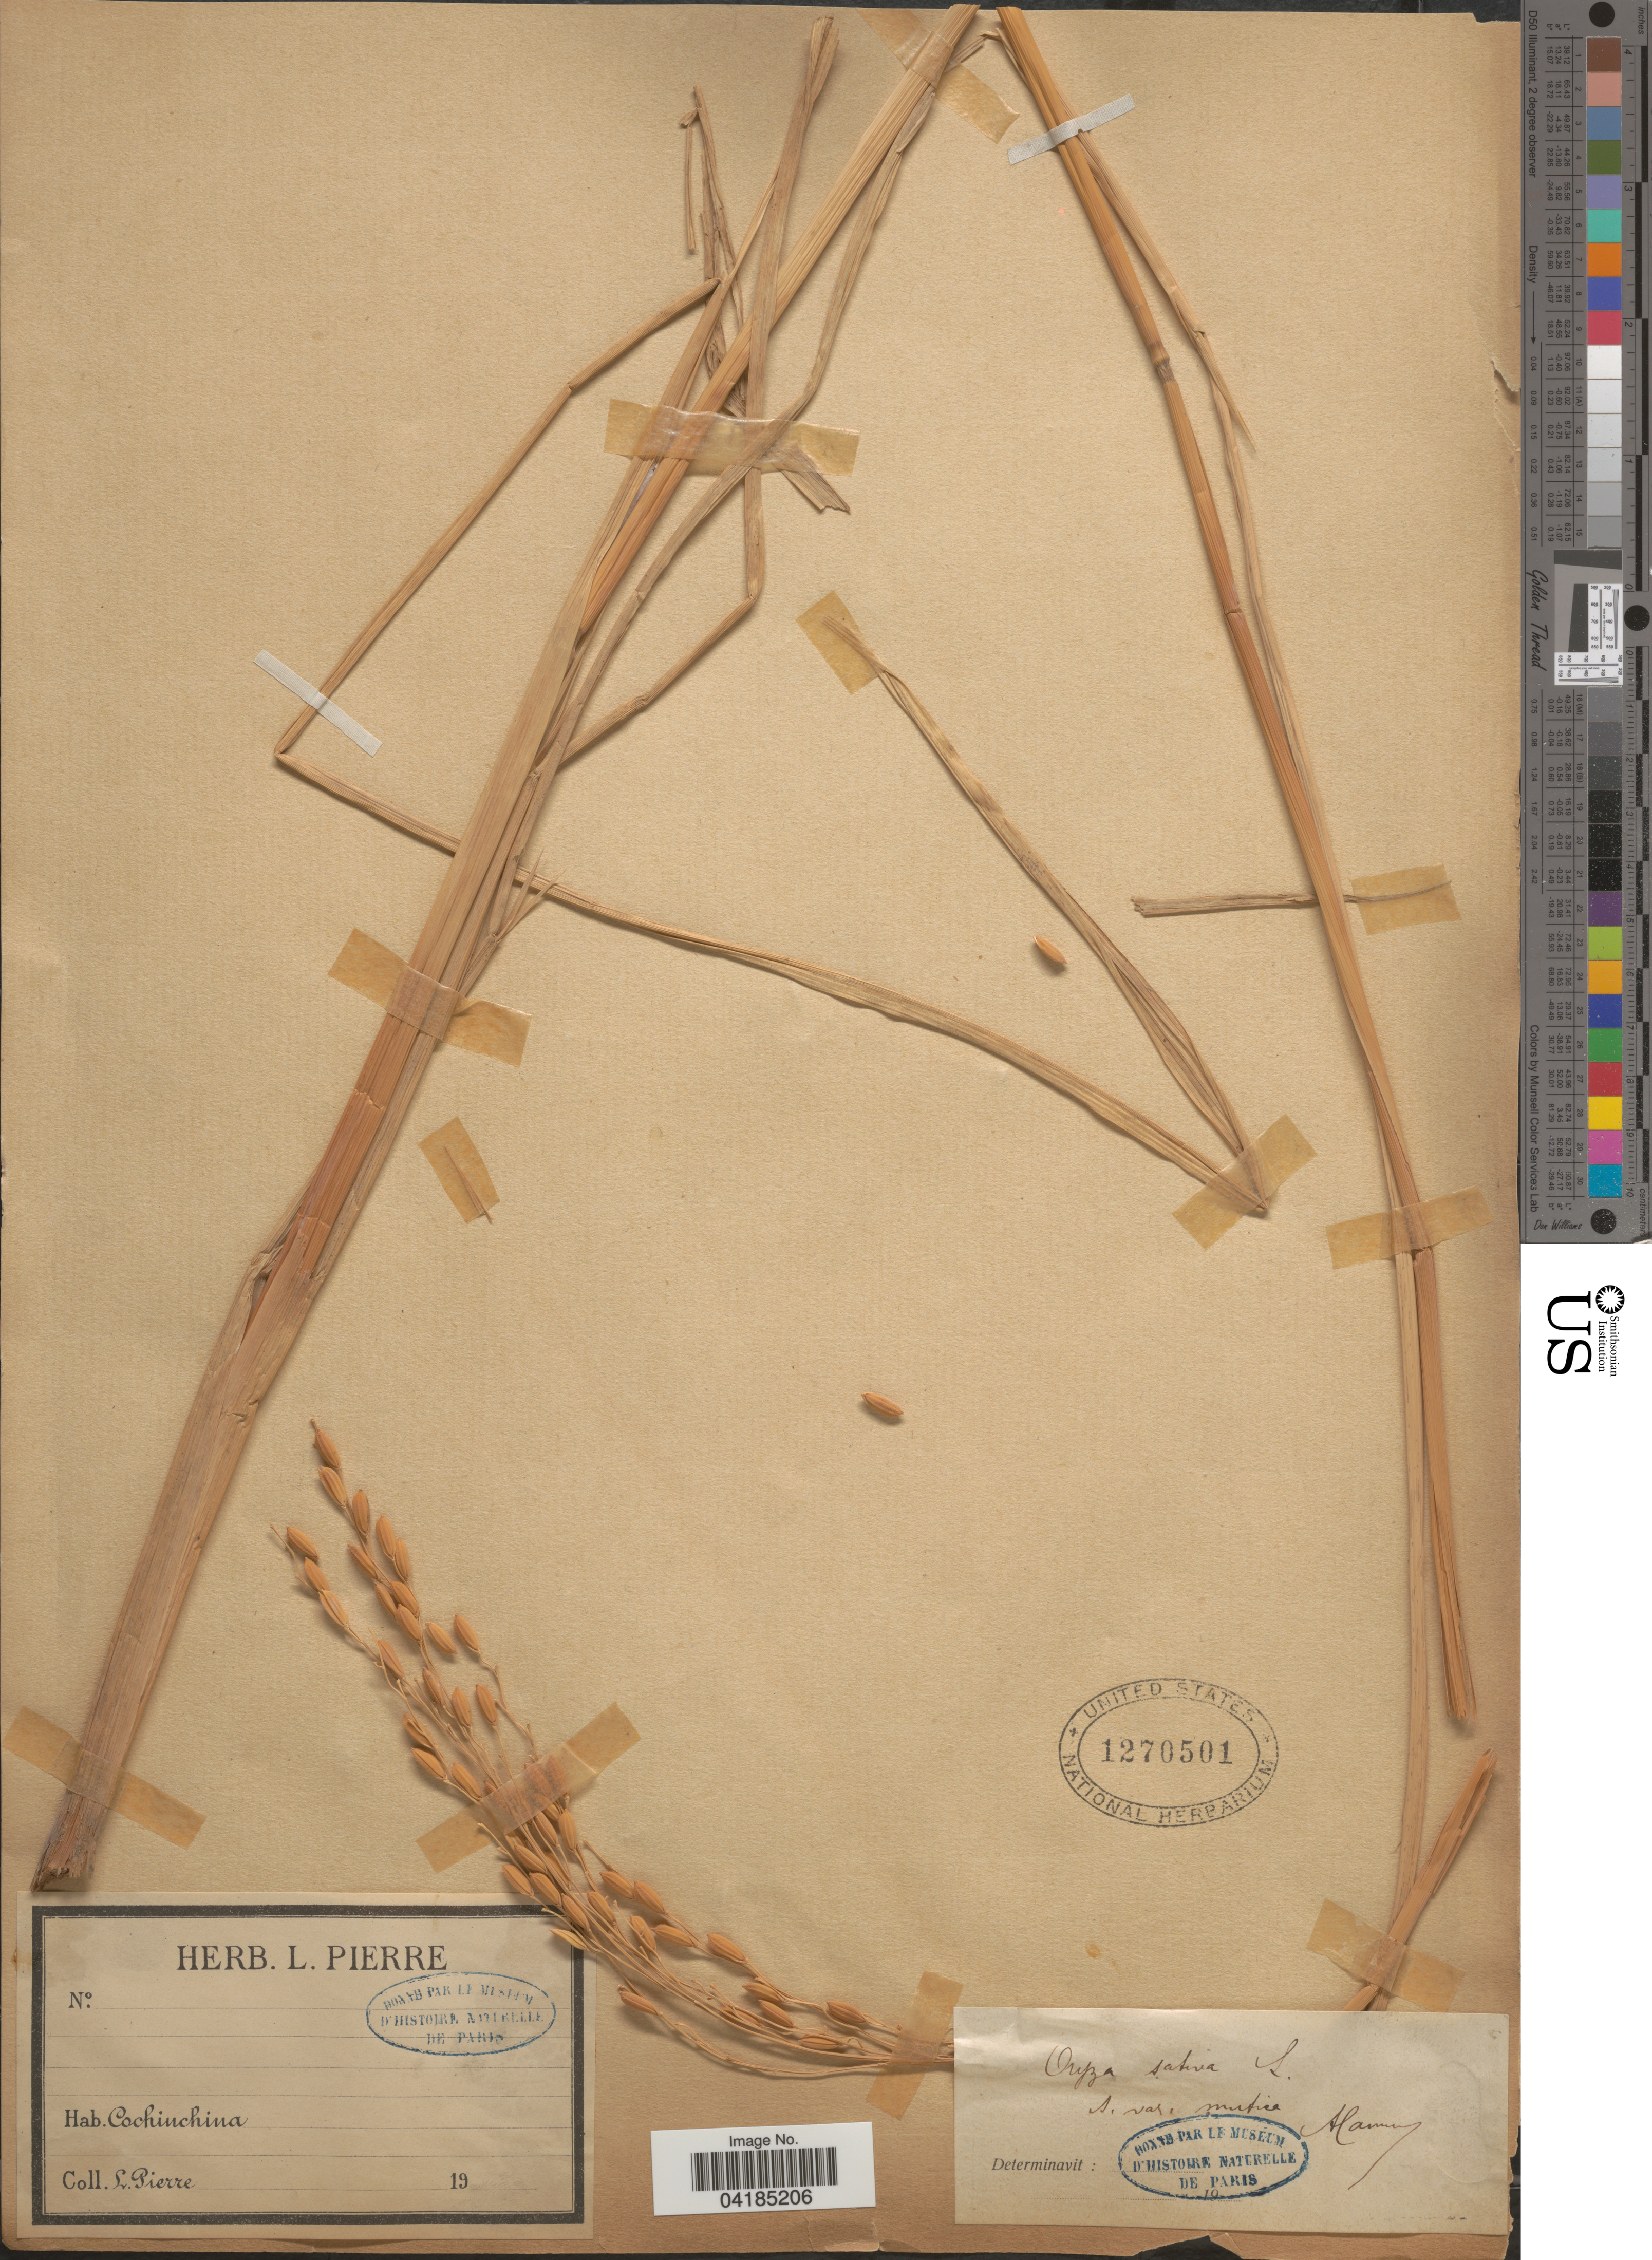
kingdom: Plantae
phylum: Tracheophyta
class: Liliopsida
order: Poales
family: Poaceae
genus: Oryza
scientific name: Oryza sativa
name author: L.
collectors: L. Pierre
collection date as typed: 19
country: Vietnam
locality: Cochinchina.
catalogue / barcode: US 1270501